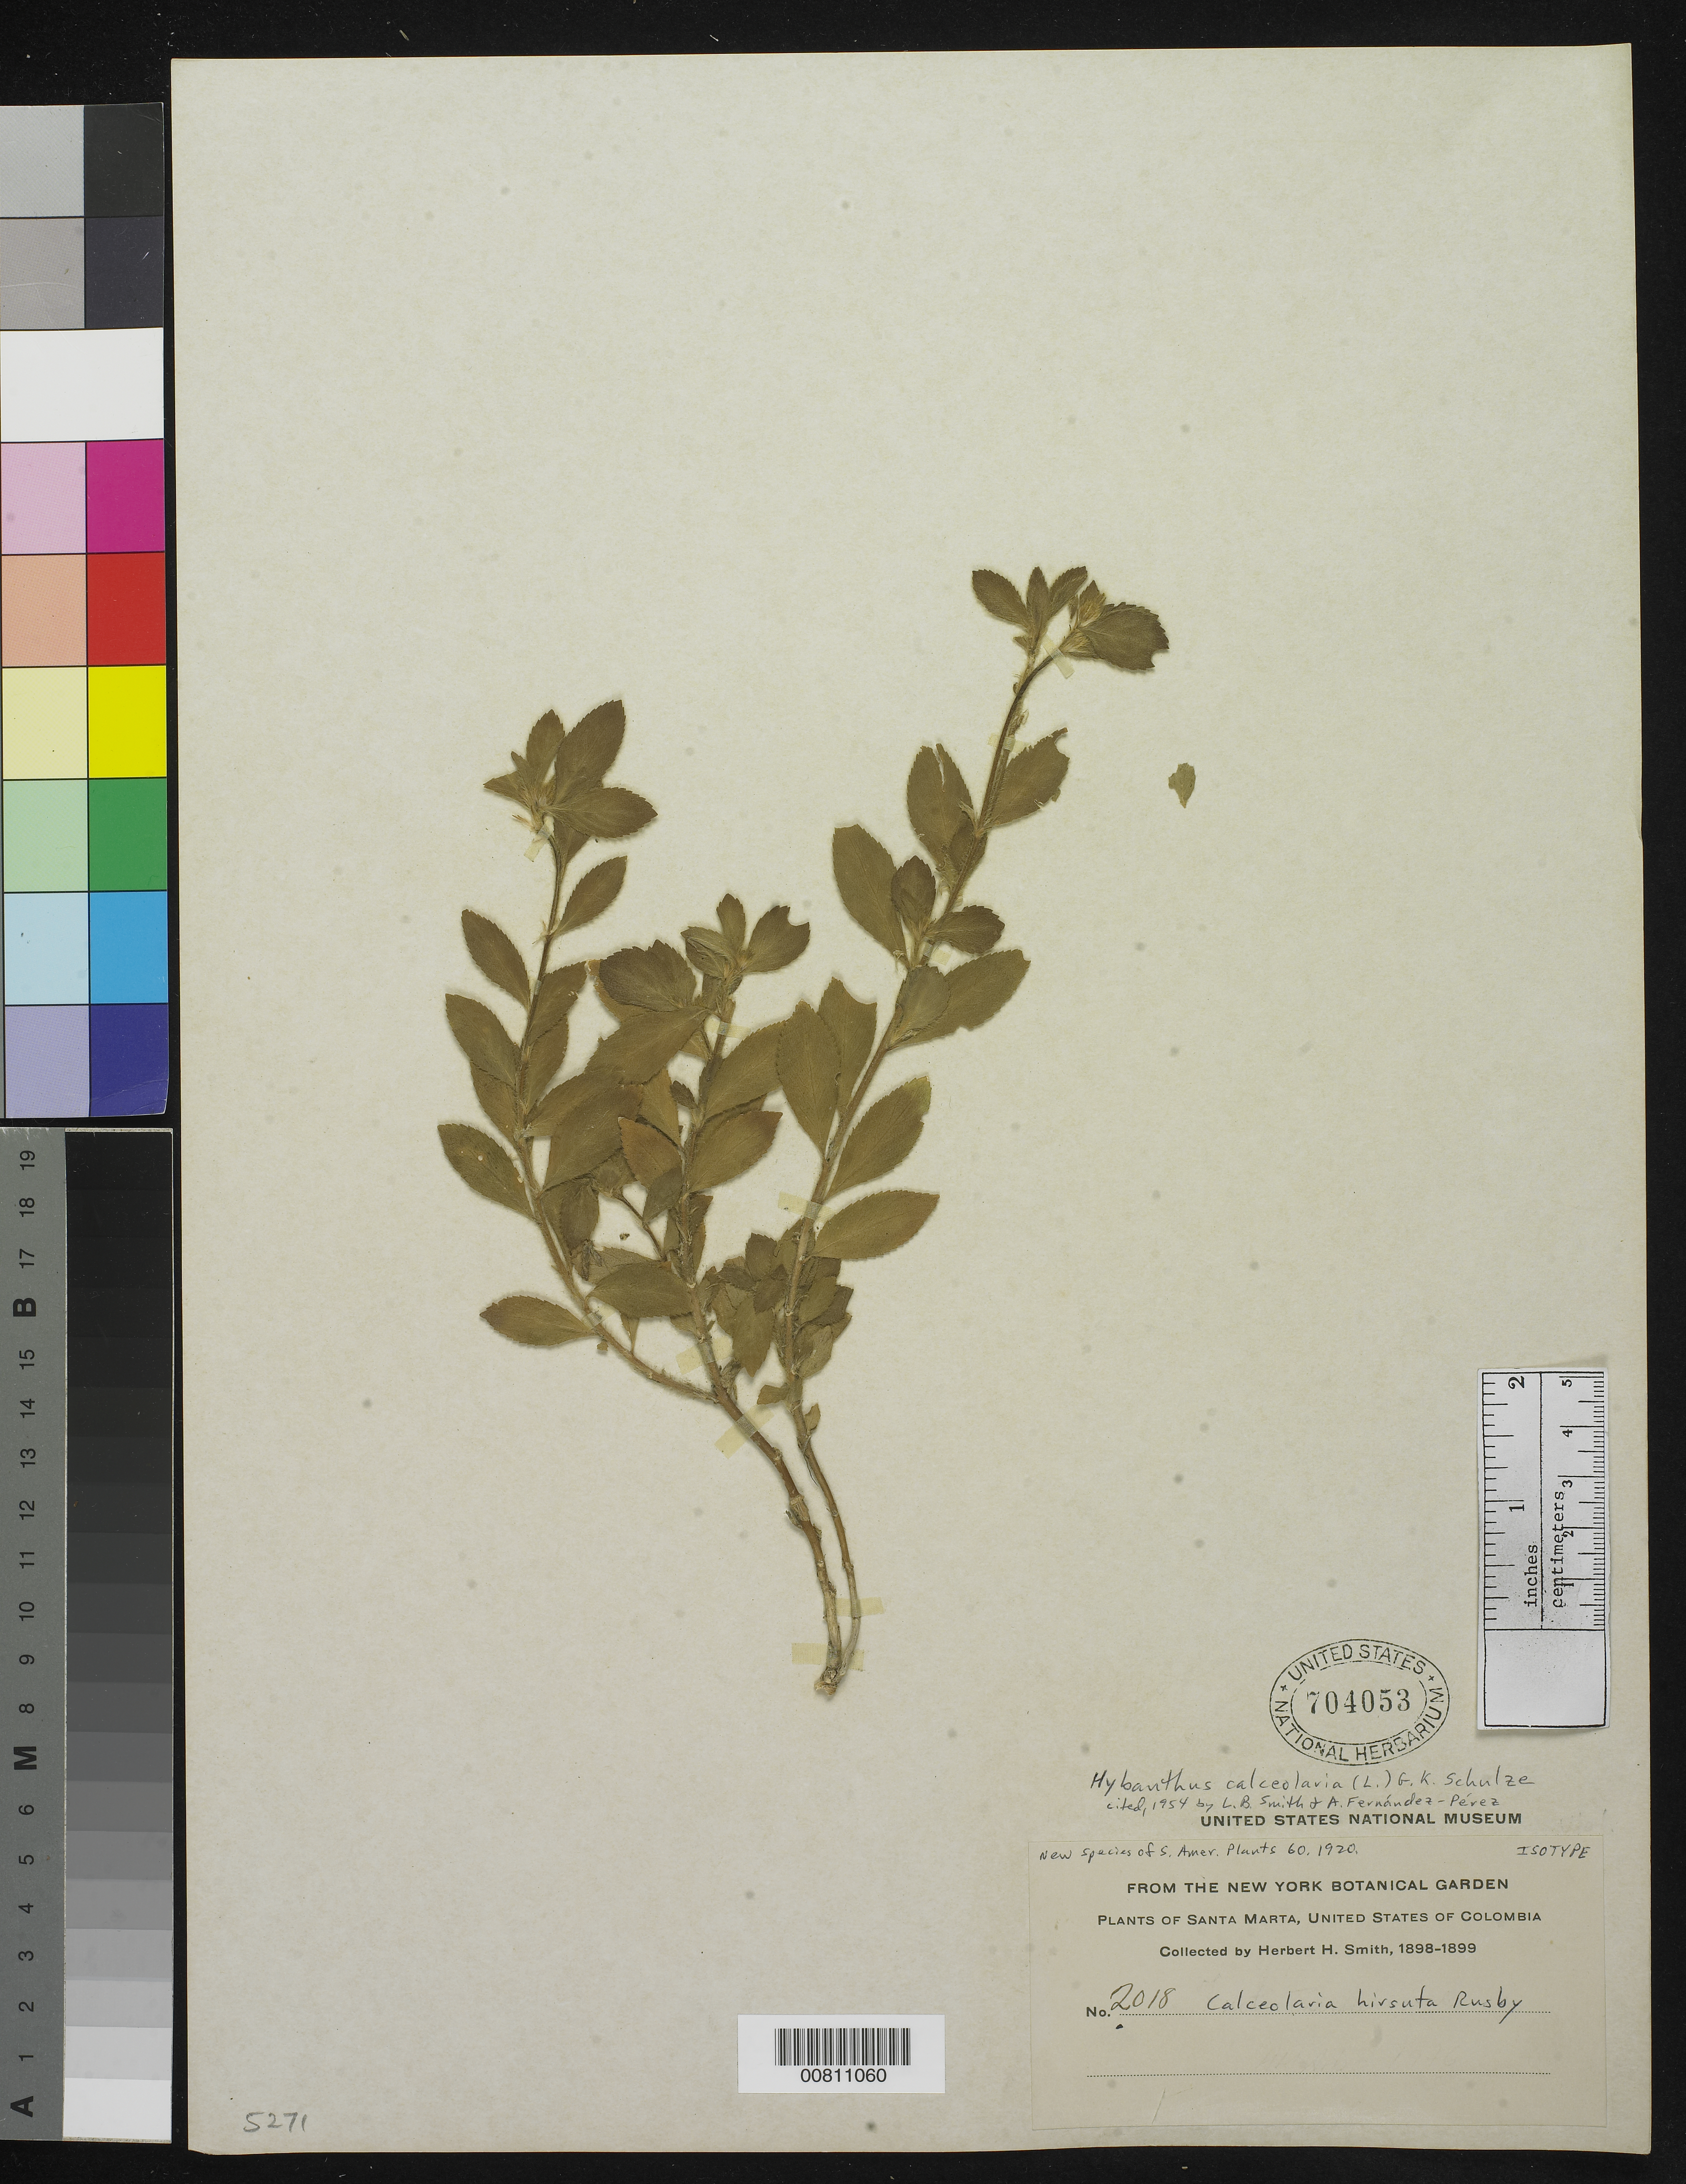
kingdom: Plantae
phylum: Tracheophyta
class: Magnoliopsida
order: Malpighiales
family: Violaceae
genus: Calceolaria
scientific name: Calceolaria hirsuta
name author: Rusby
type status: Isotype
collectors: Herbert H. Smith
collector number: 2018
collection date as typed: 1898-1901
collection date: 1898/1901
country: Colombia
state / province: Magdalena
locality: Santa Marta.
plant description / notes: Cited 1954 by L.B. Smith & A. Fernández-Pérez.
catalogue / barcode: US 704053